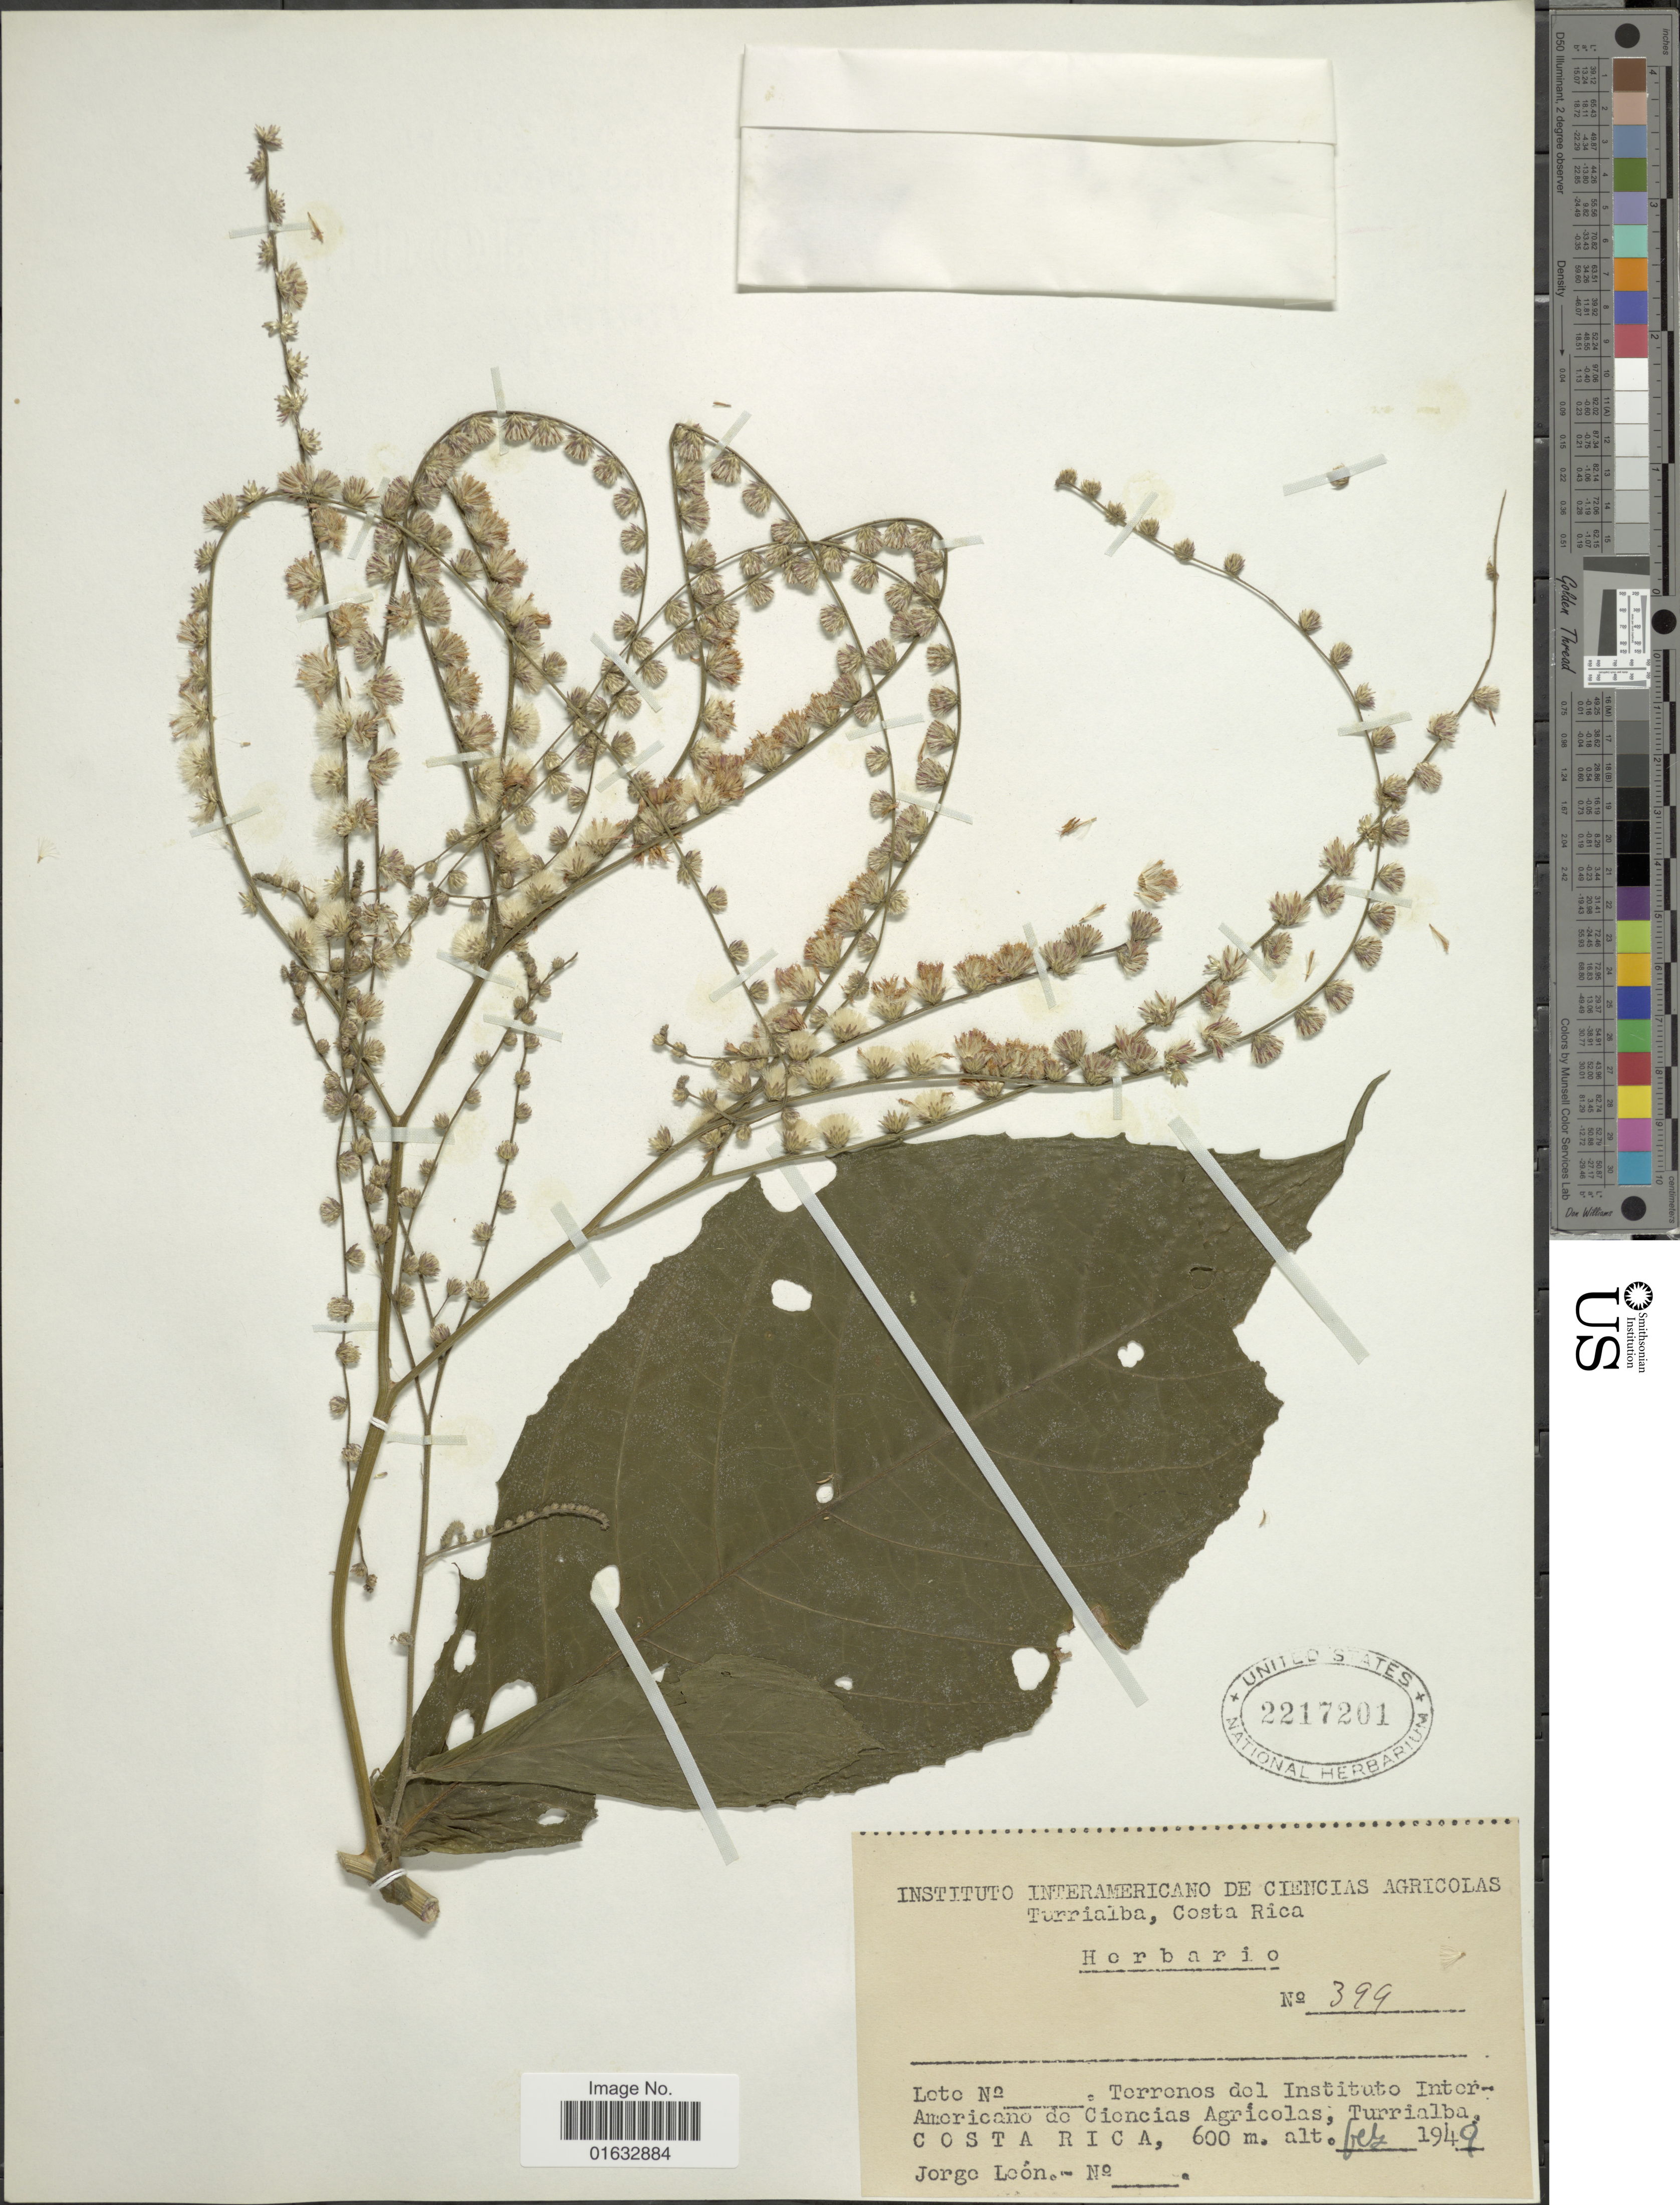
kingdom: Plantae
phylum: Tracheophyta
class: Magnoliopsida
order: Asterales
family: Asteraceae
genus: Eirmocephala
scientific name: Eirmocephala brachiata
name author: (Benth.) H. Rob.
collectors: J. León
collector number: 399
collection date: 1949-02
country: Costa Rica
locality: Tooronos del Isntituto Inter-Americano de Ciencias Agricoles, Turrialba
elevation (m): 600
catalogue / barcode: US 2217201